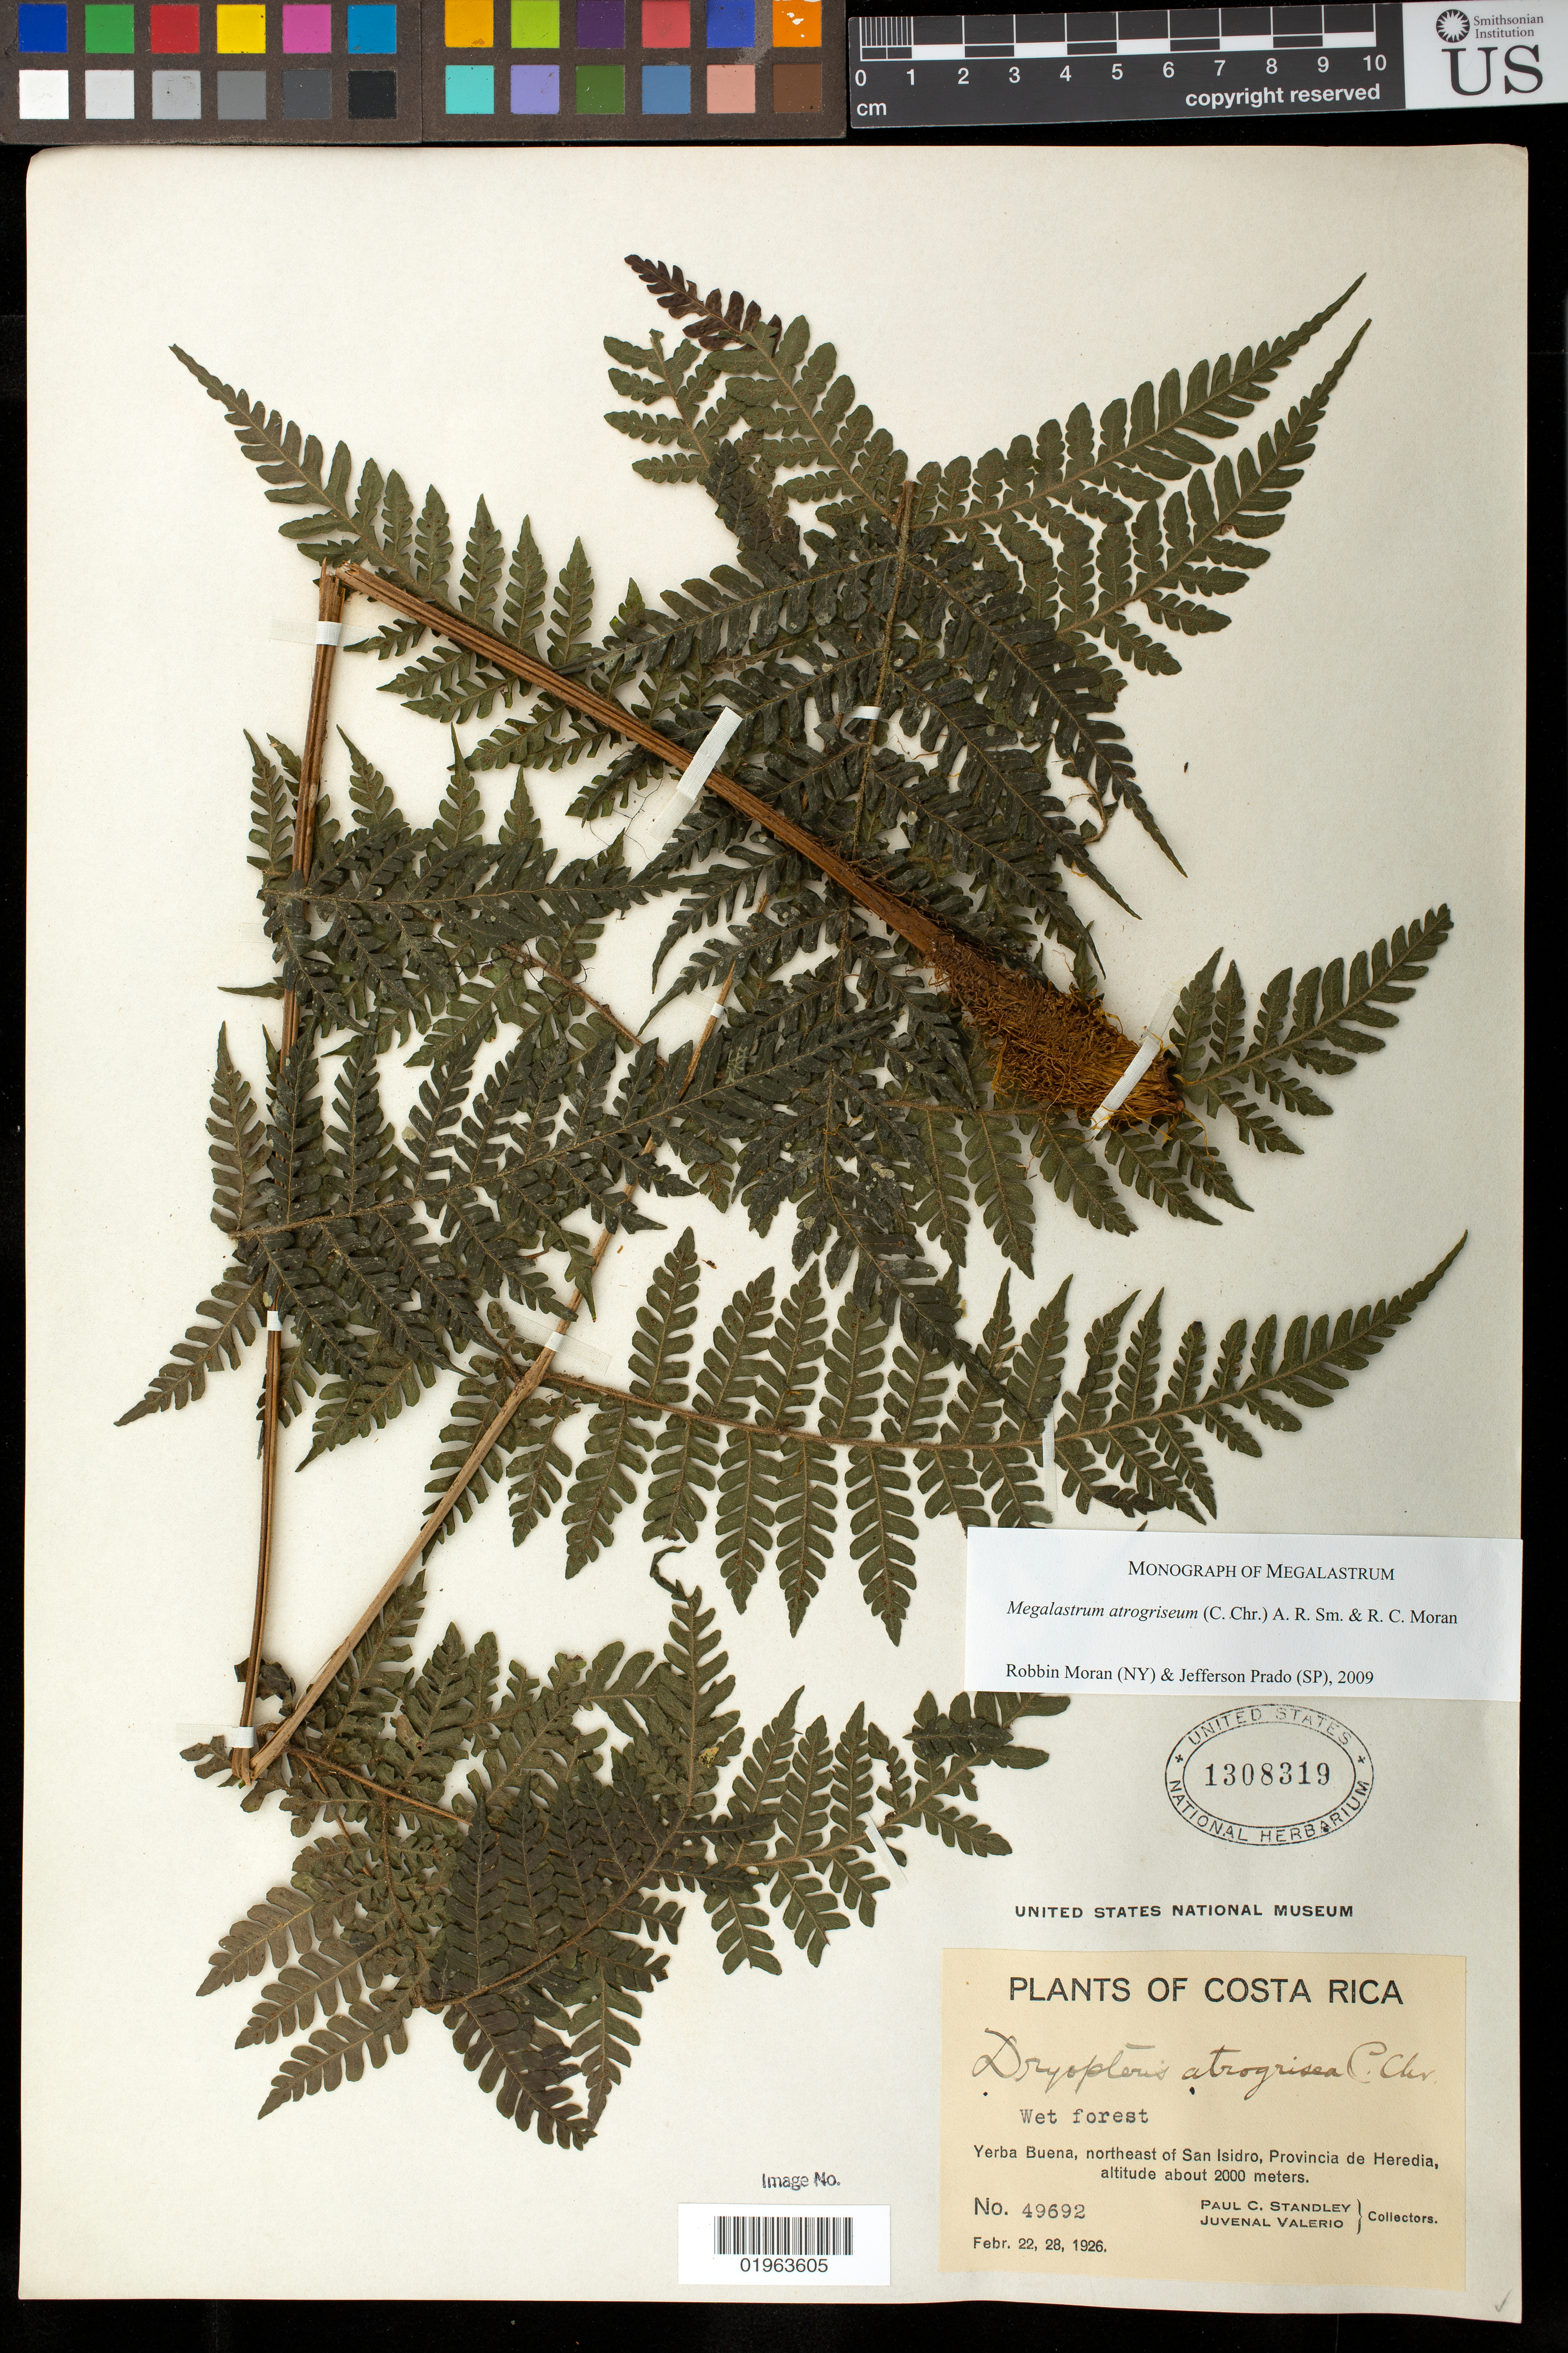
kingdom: Plantae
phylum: Tracheophyta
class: Polypodiopsida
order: Polypodiales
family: Dryopteridaceae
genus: Megalastrum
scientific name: Megalastrum atrogriseum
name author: (C. Chr.) A.R. Sm. & R.C. Moran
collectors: P. C. Standley & J. Valerio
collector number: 49692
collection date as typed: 22-28 Feb 1926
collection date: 1926-02-22/1926-02-28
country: Costa Rica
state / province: Heredia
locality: Yerba Buena, NE of San Isidro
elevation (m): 2000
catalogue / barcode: US 1308319